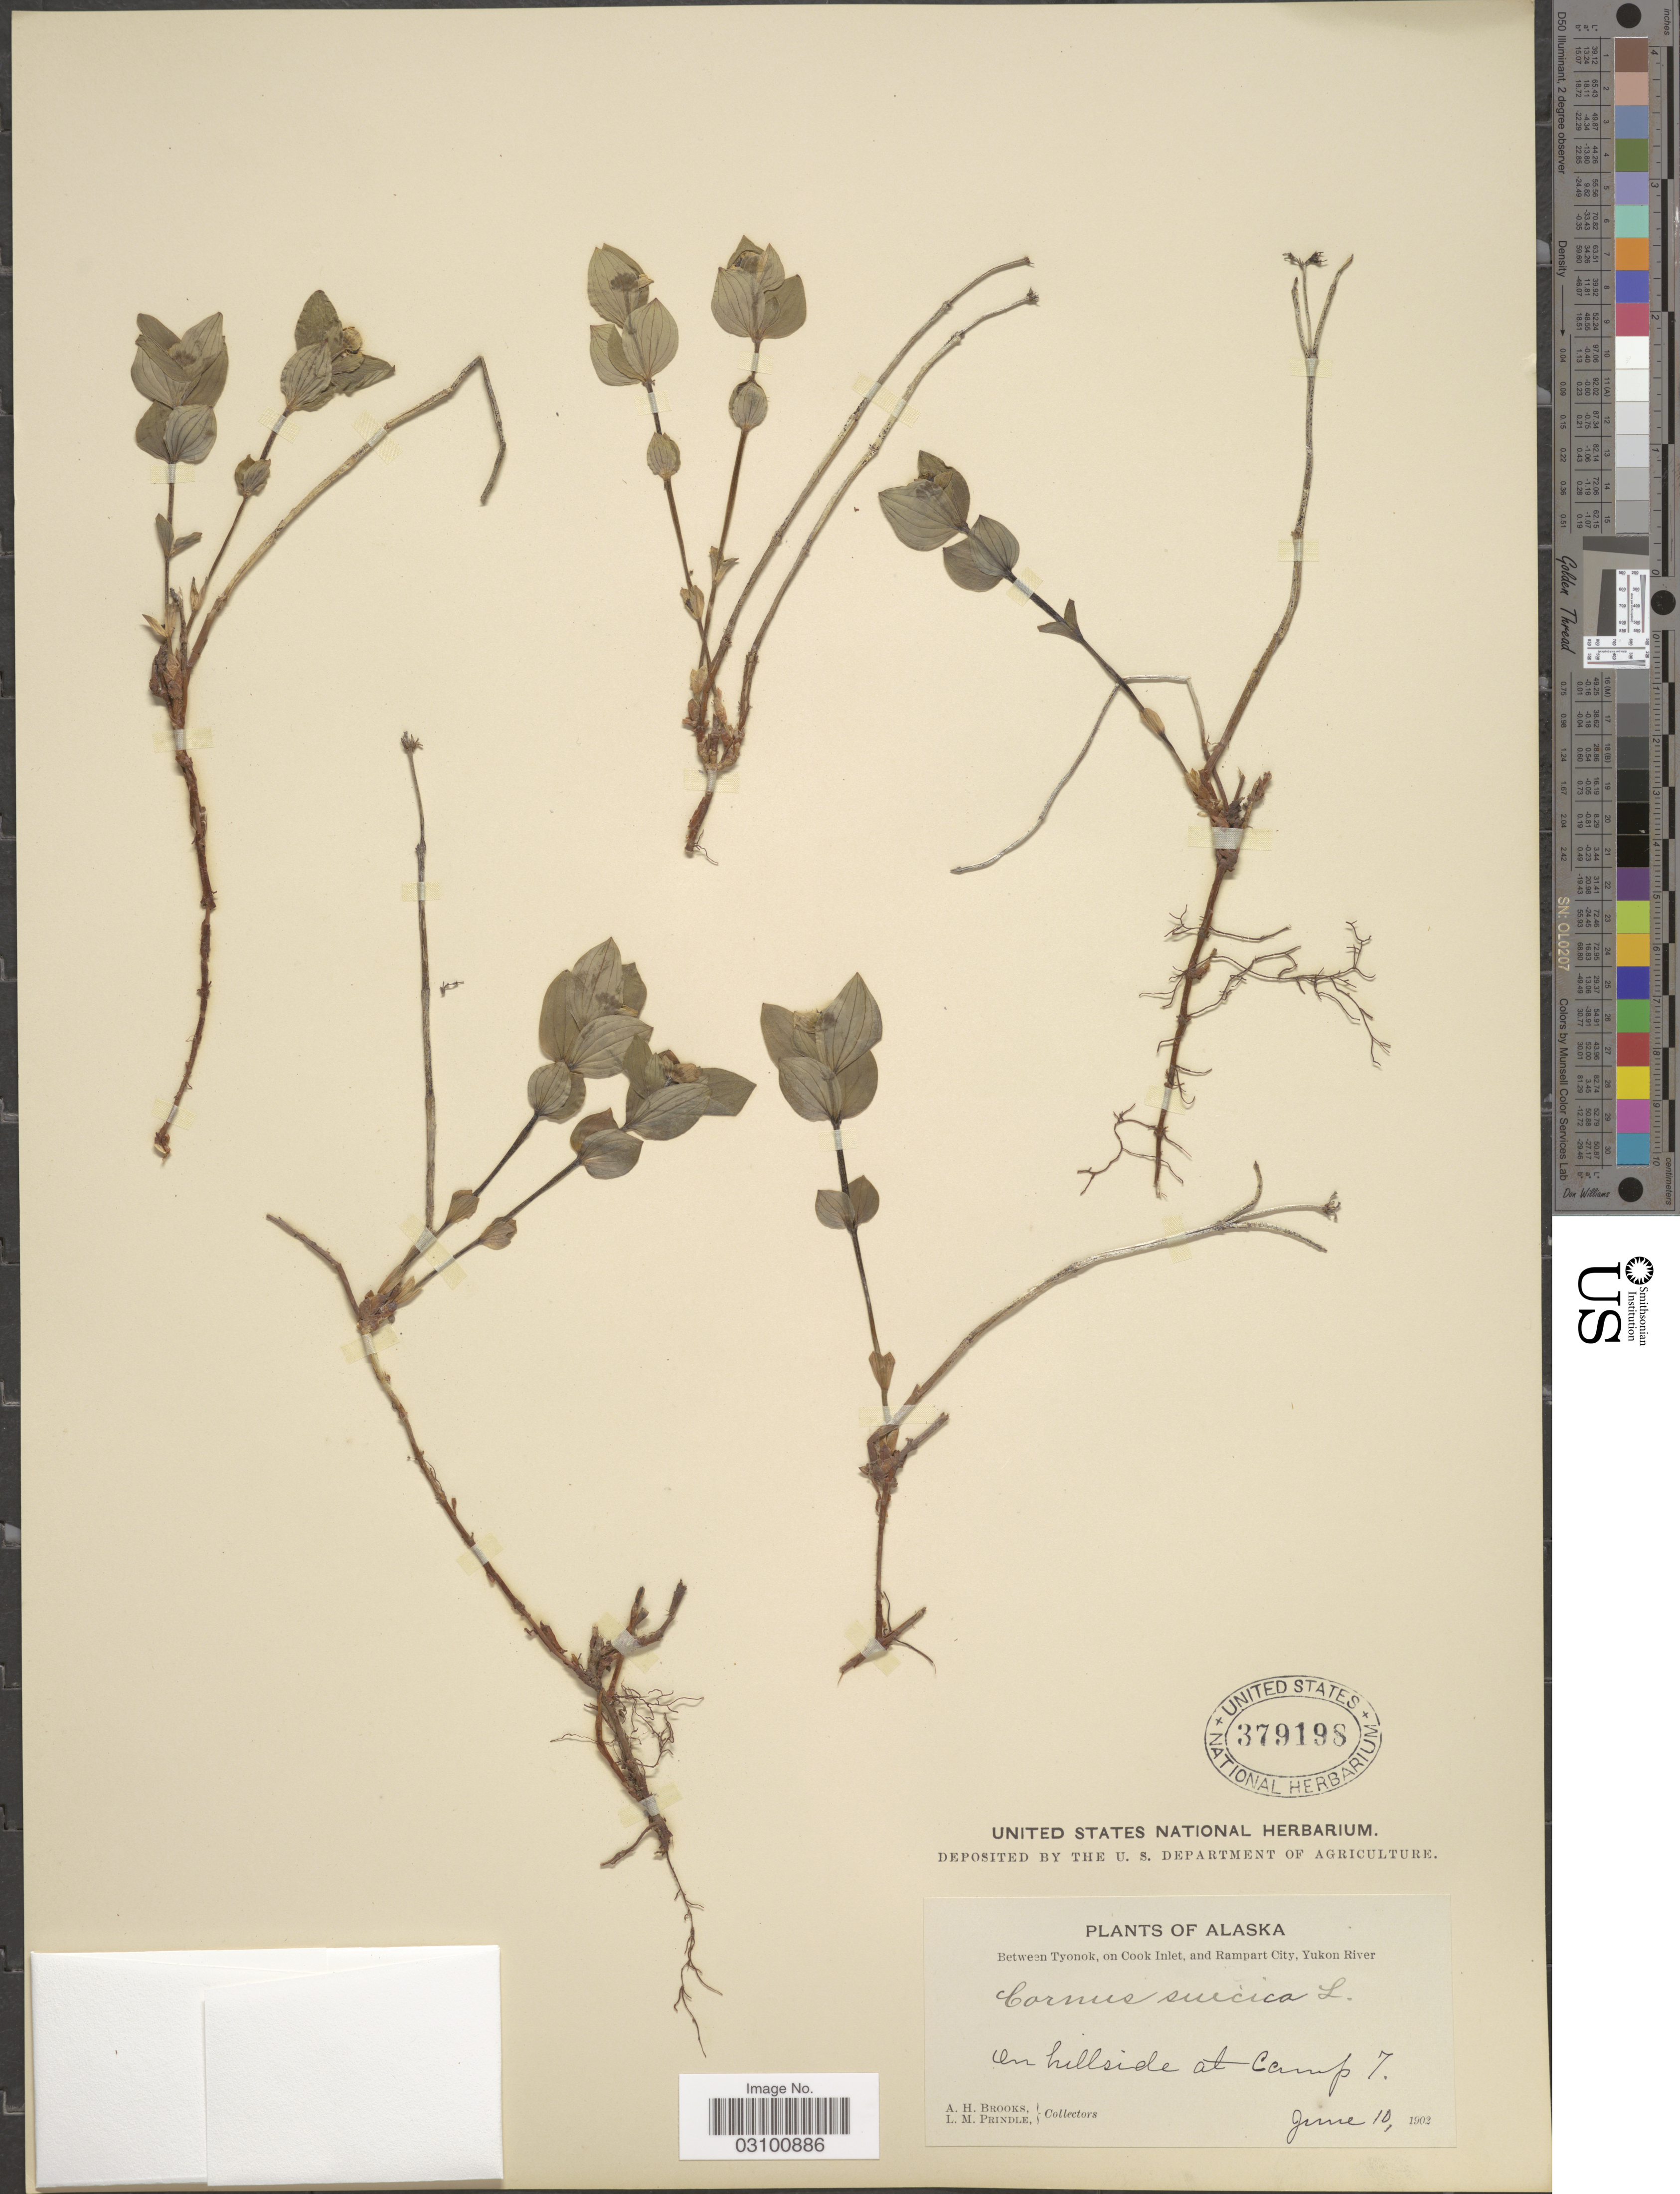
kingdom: Plantae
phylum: Tracheophyta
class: Magnoliopsida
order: Cornales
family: Cornaceae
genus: Cornus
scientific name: Cornus suecica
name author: L.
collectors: A. Brooks & L. Prindle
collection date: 1902-06-10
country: United States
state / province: Alaska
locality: Between Tyonok, on Cook Inlet, and Rampart City, Yukon River. On hillside at Camp 7.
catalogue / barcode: US 379198